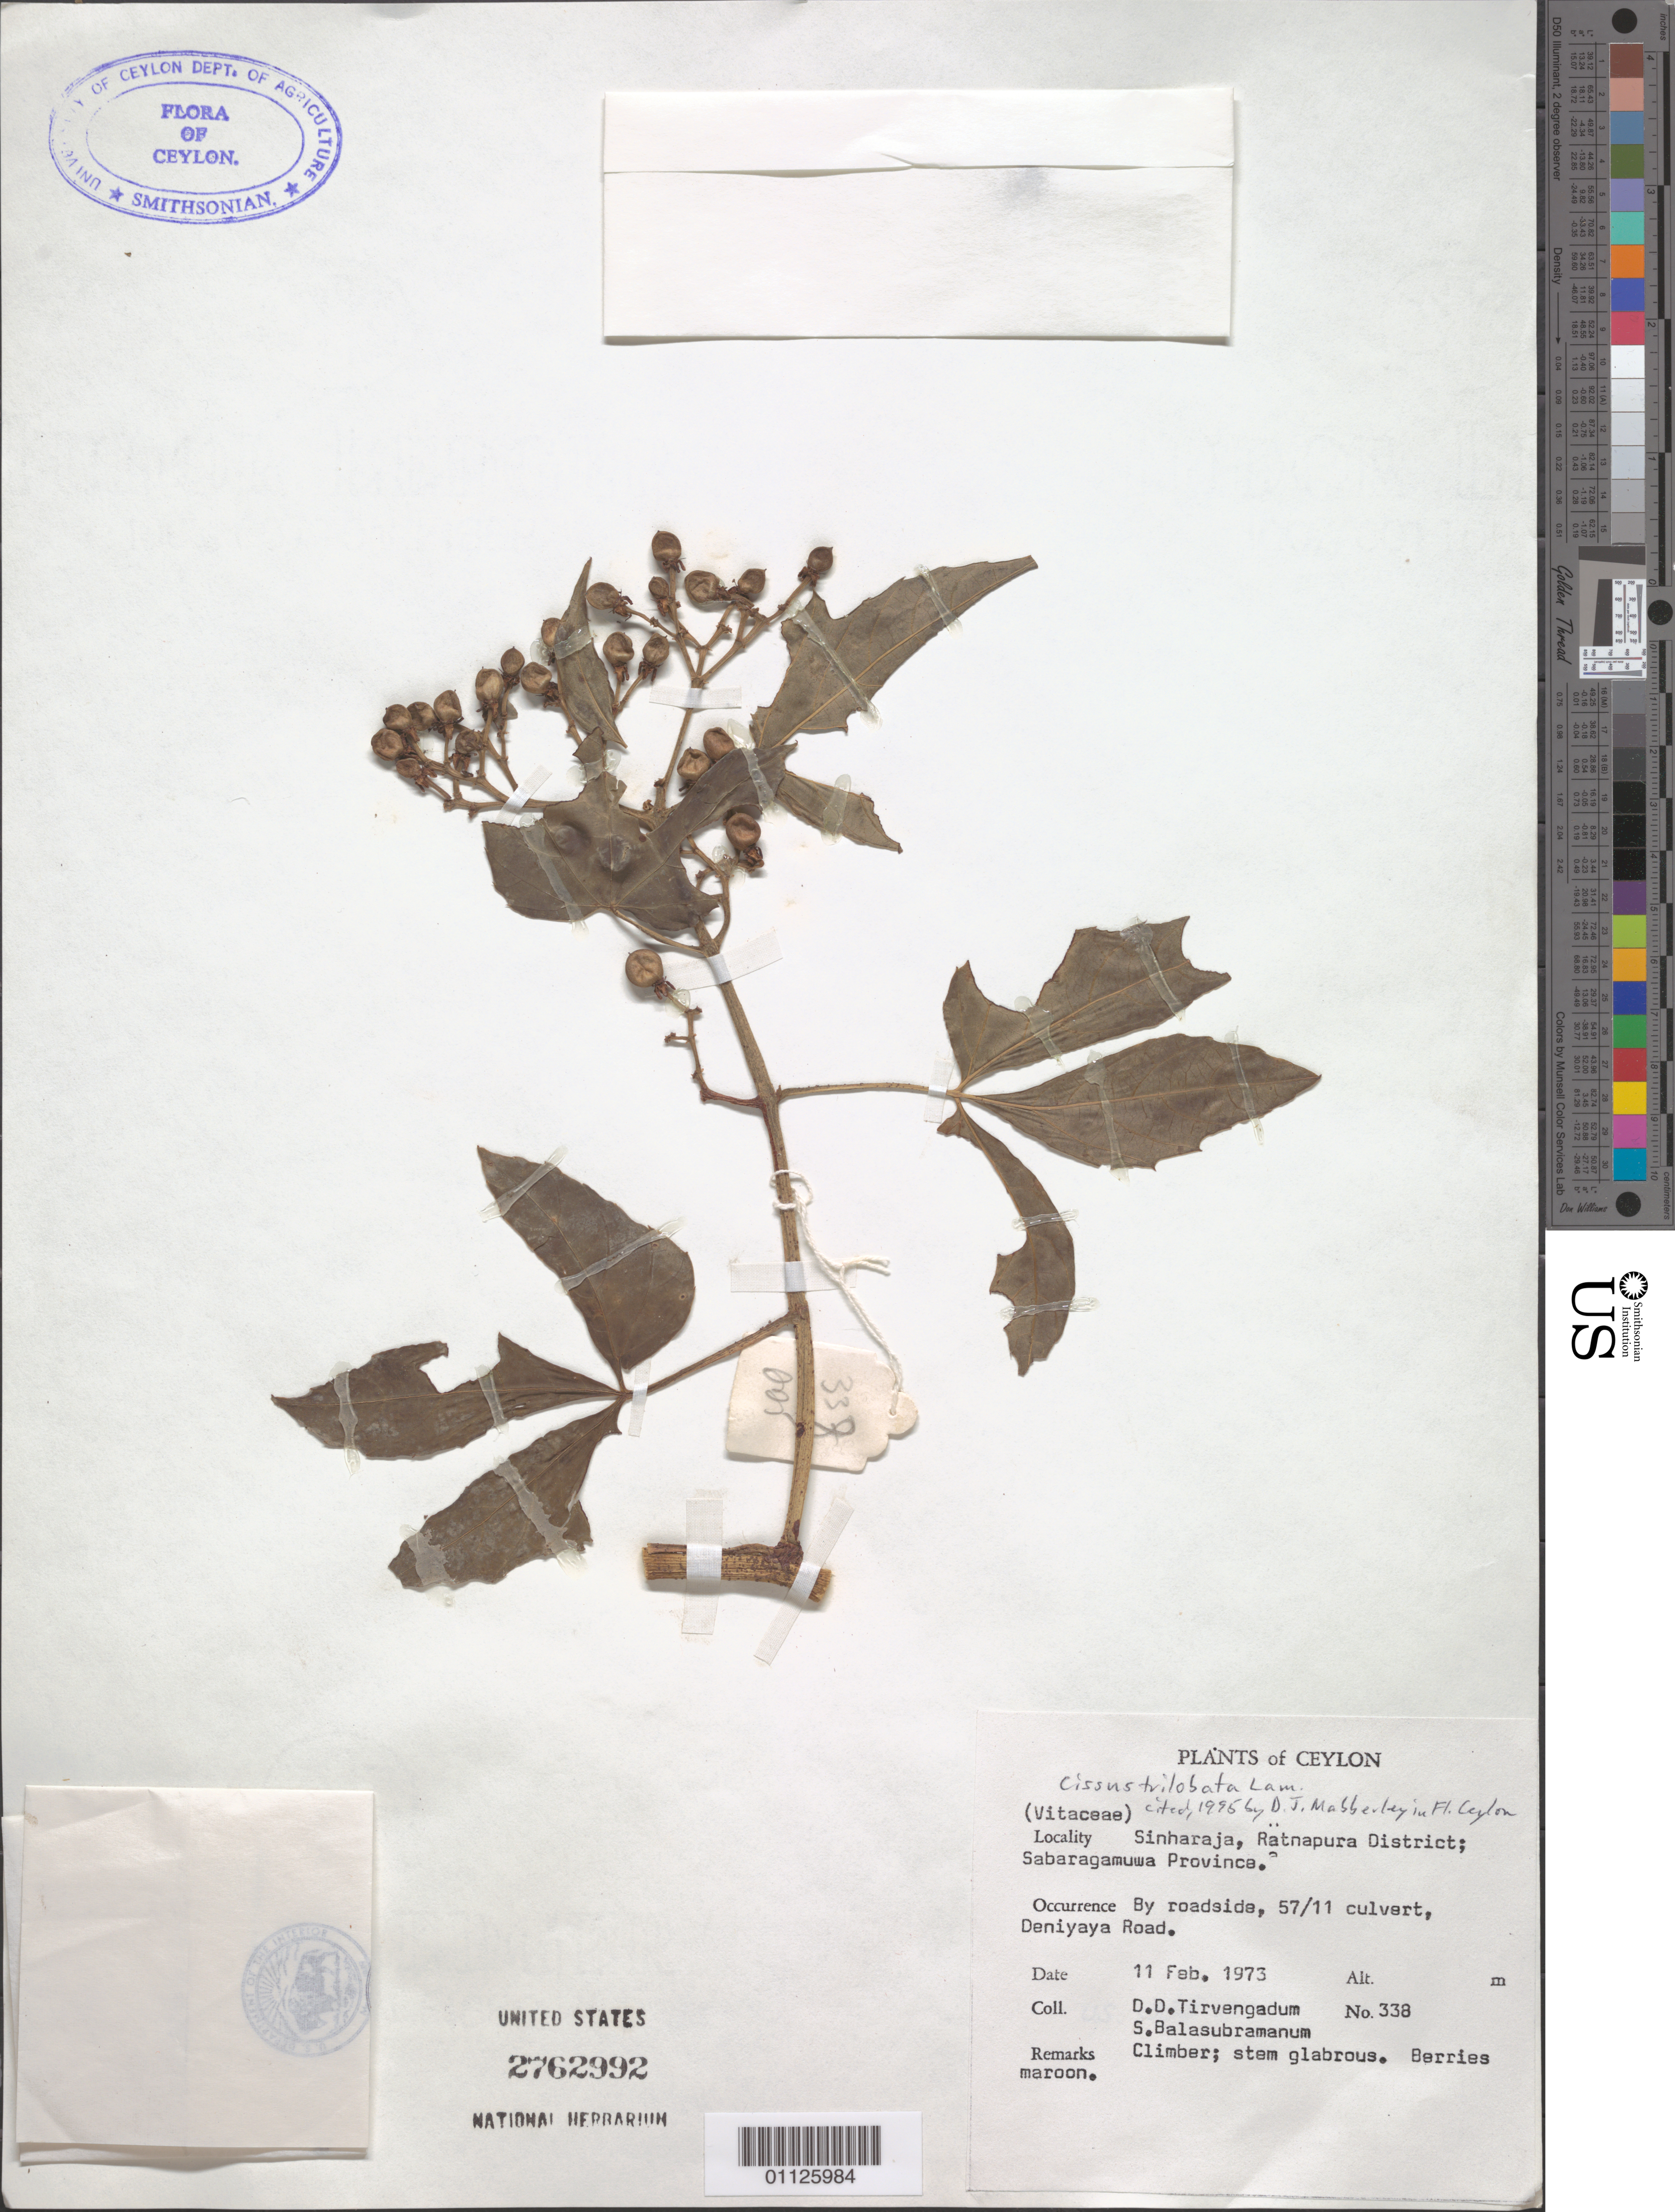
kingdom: Plantae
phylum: Tracheophyta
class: Magnoliopsida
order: Vitales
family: Vitaceae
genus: Cissus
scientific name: Cissus trilobata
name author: Lam.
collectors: D. Tirvengadum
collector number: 338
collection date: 1973-02-11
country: Sri Lanka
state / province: Sabaragamuwa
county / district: Ratnapura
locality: Sinharaja.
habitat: By roadside. Climber.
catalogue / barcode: US 2762992